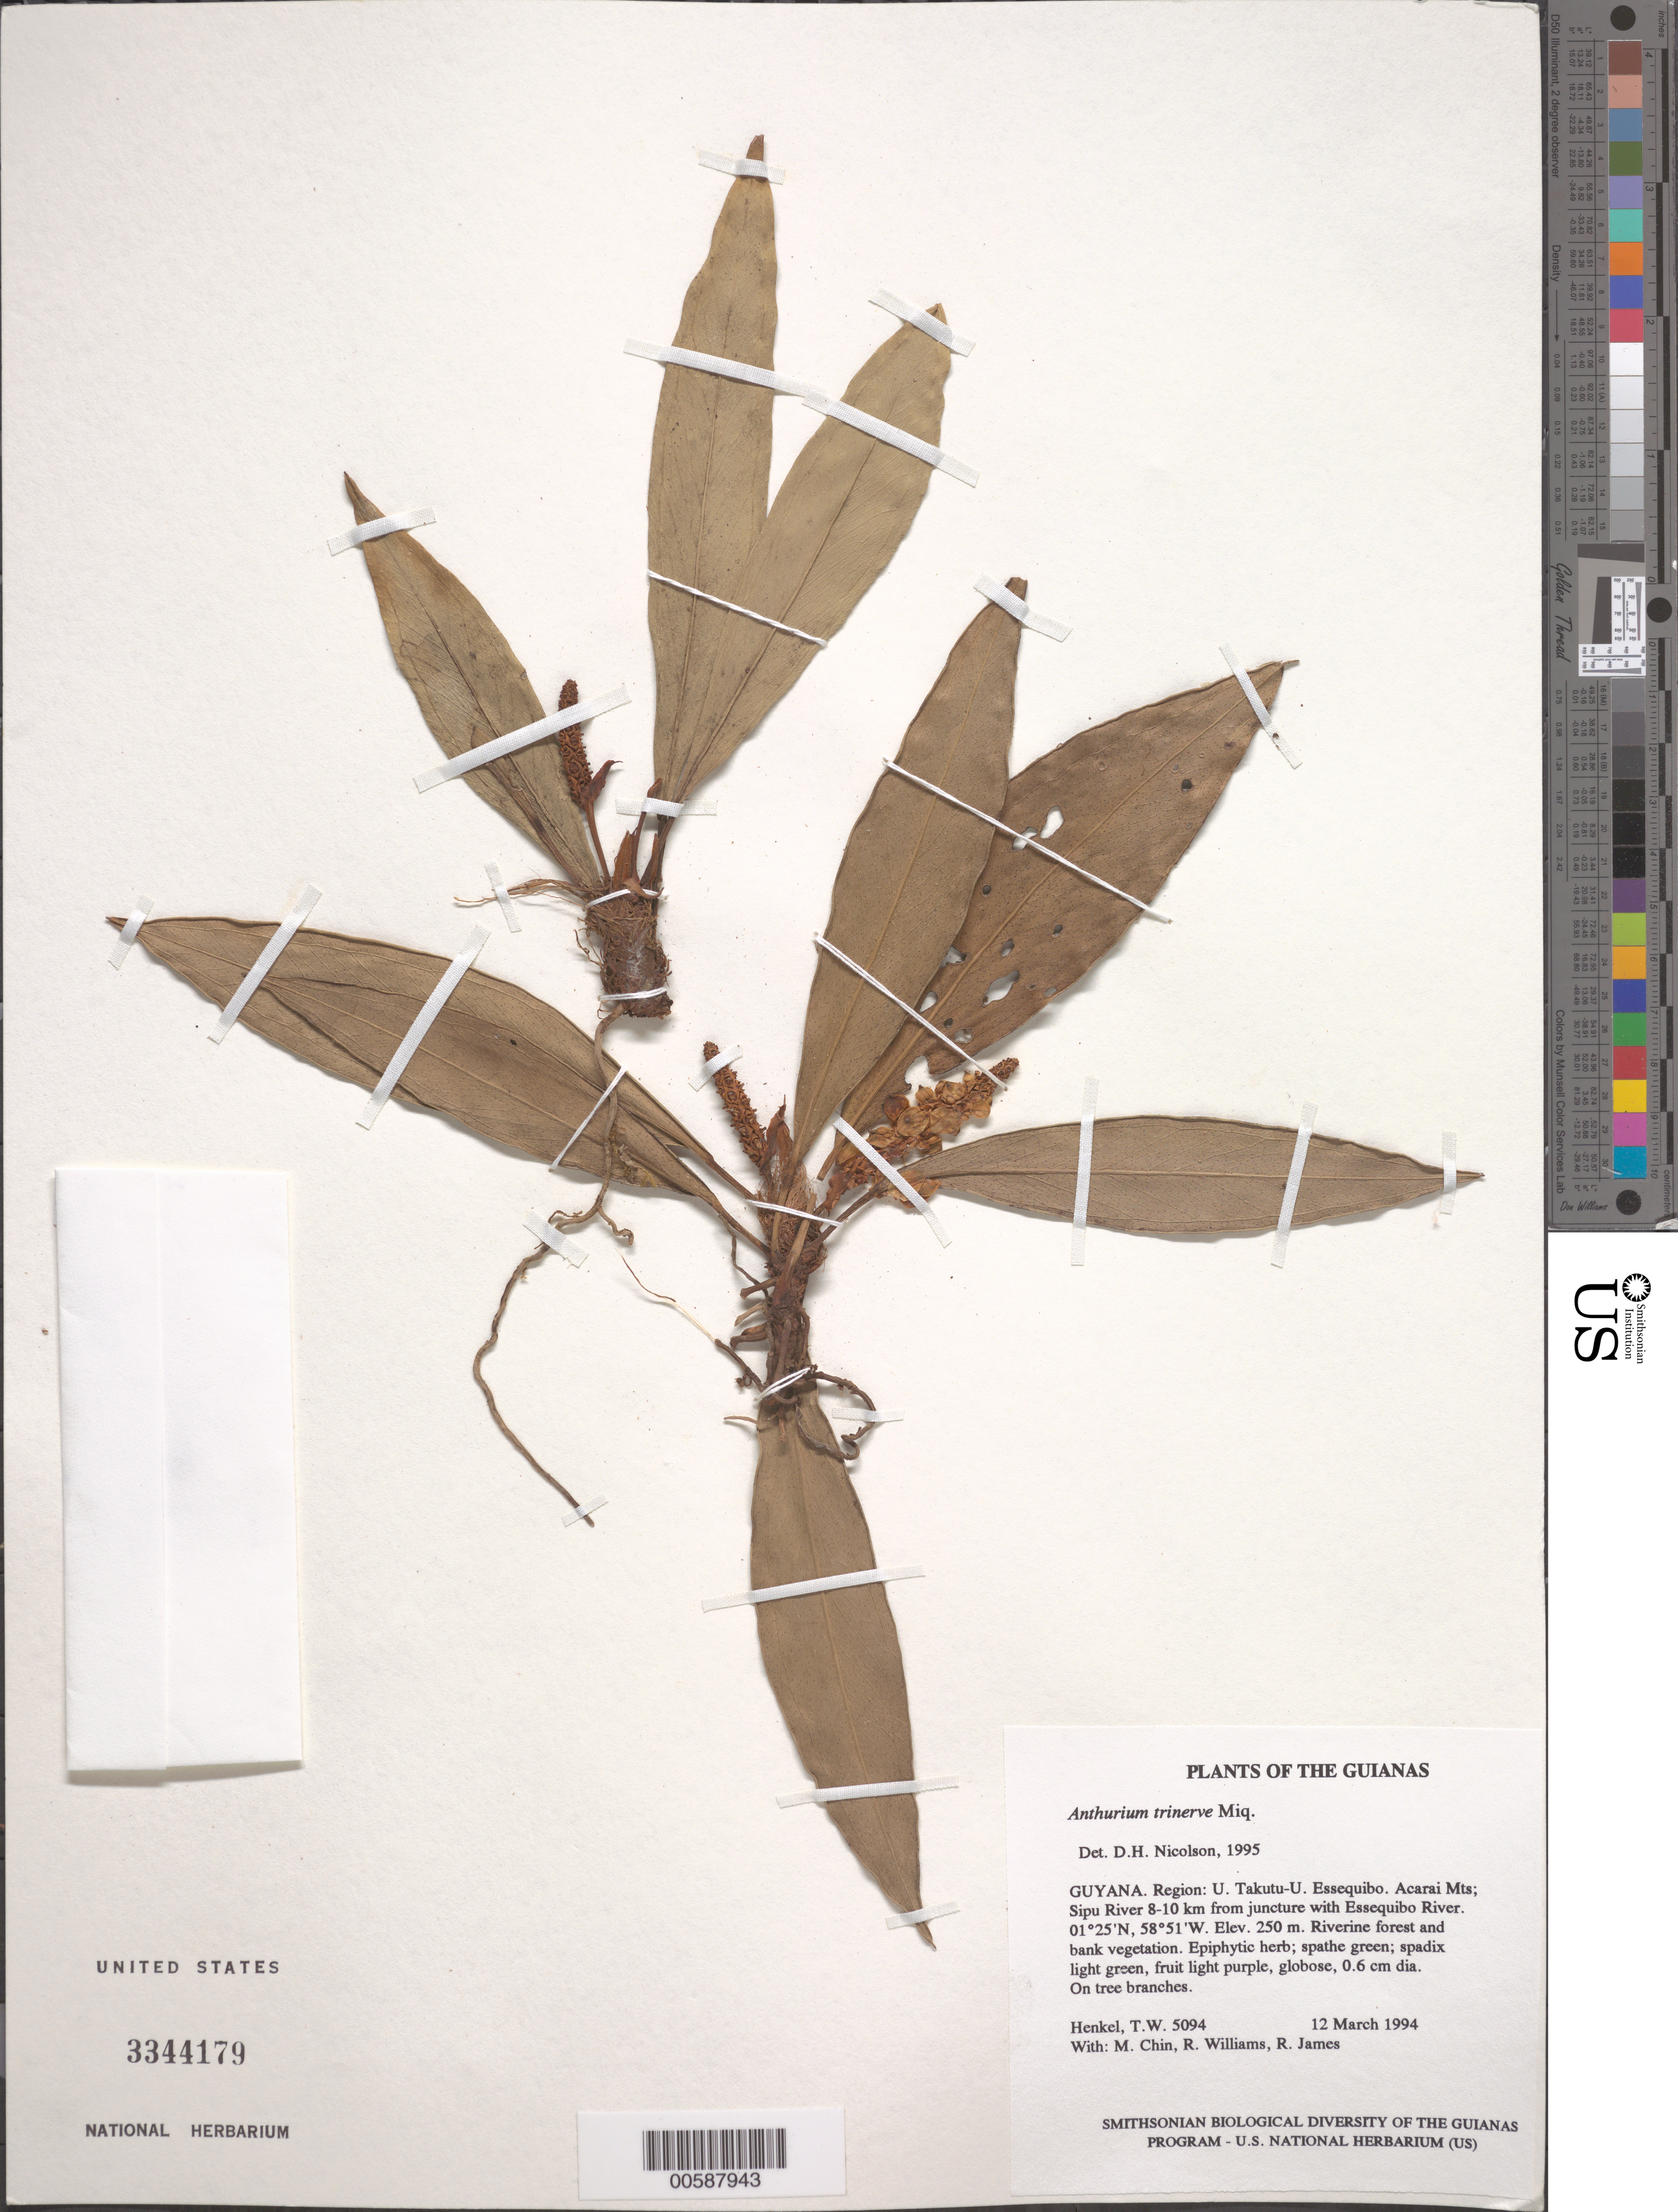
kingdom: Plantae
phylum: Tracheophyta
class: Liliopsida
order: Alismatales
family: Araceae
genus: Anthurium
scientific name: Anthurium trinervium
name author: Miq.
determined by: Nicolson, Dan H.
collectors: T. Henkel, M. Chin, R. Williams & R. James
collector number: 5094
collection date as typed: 12 March 1994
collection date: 1994-03-12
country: Guyana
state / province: U. Takutu-U. Essequibo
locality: Acarai Mts; Sipu River 8-10 km from juncture with Essequibo River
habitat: Riverine forest and bank vegetation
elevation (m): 250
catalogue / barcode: US 3344179